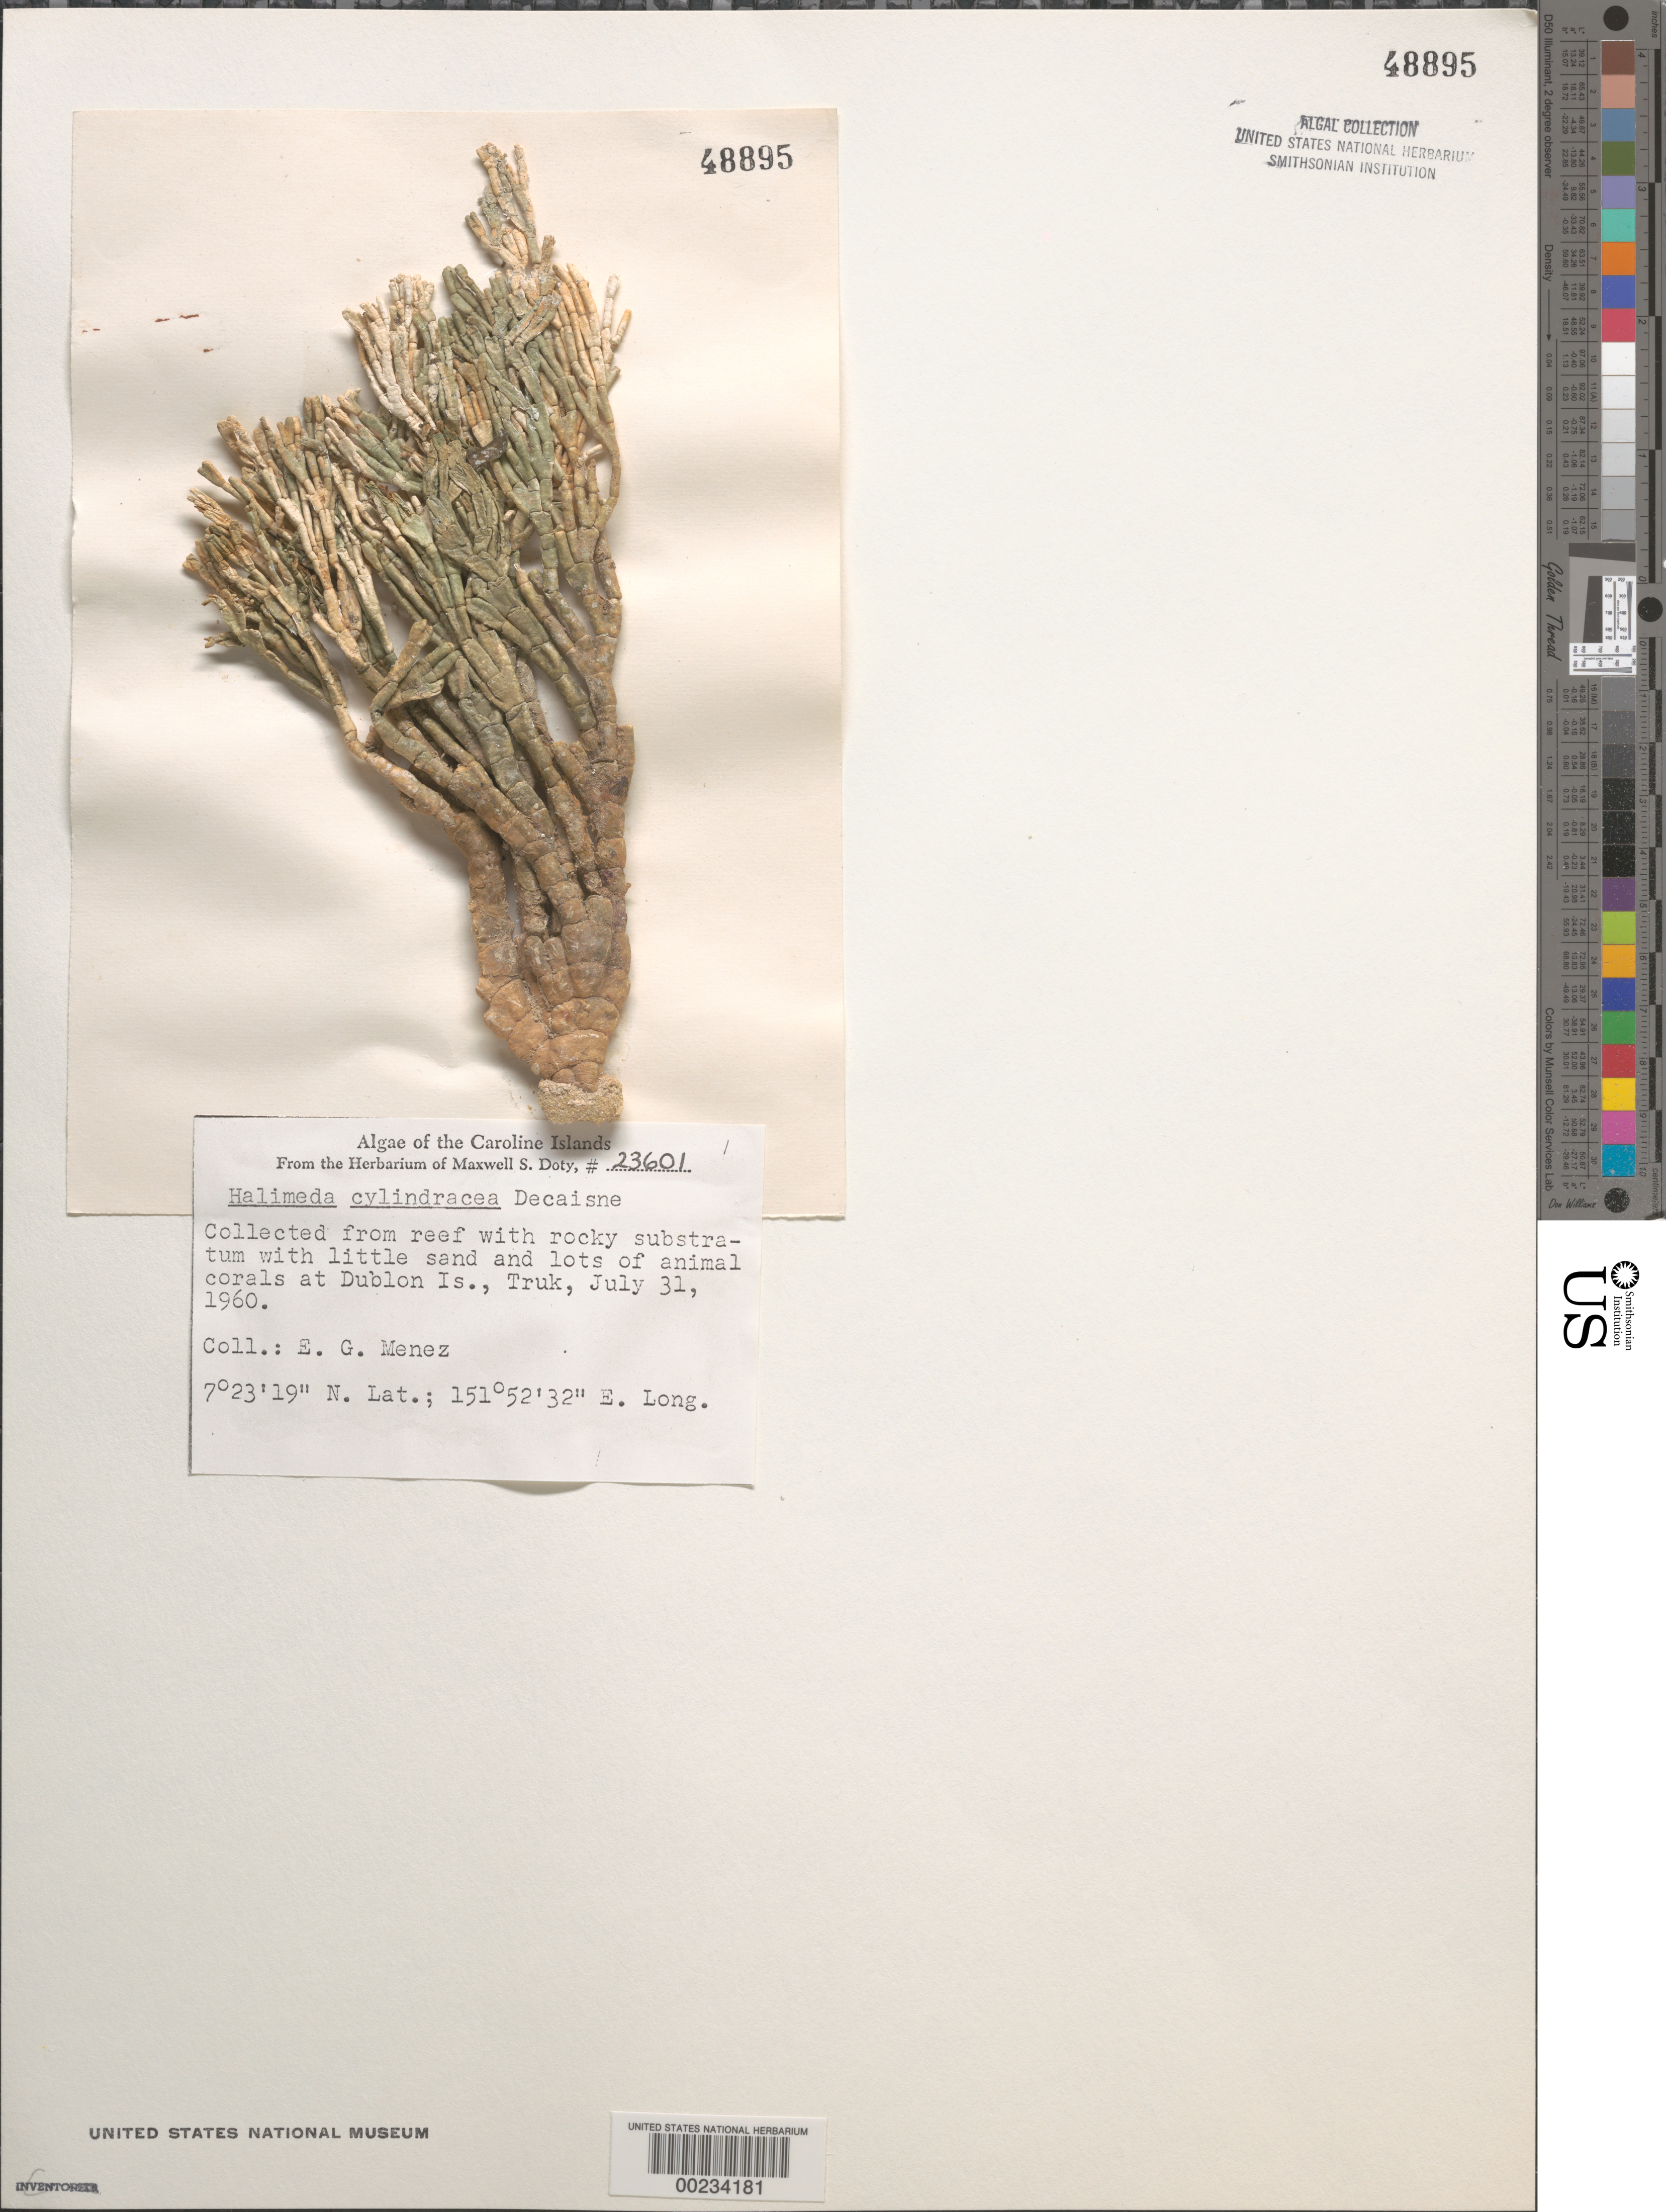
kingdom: Plantae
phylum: Chlorophyta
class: Ulvophyceae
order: Bryopsidales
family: Halimedaceae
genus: Halimeda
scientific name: Halimeda cylindracea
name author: Decne.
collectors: Meñez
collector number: MSD 23601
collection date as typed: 31 Jul 1960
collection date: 1960-07-31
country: Micronesia, Federated States of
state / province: Truk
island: Dublon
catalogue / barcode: US 48895